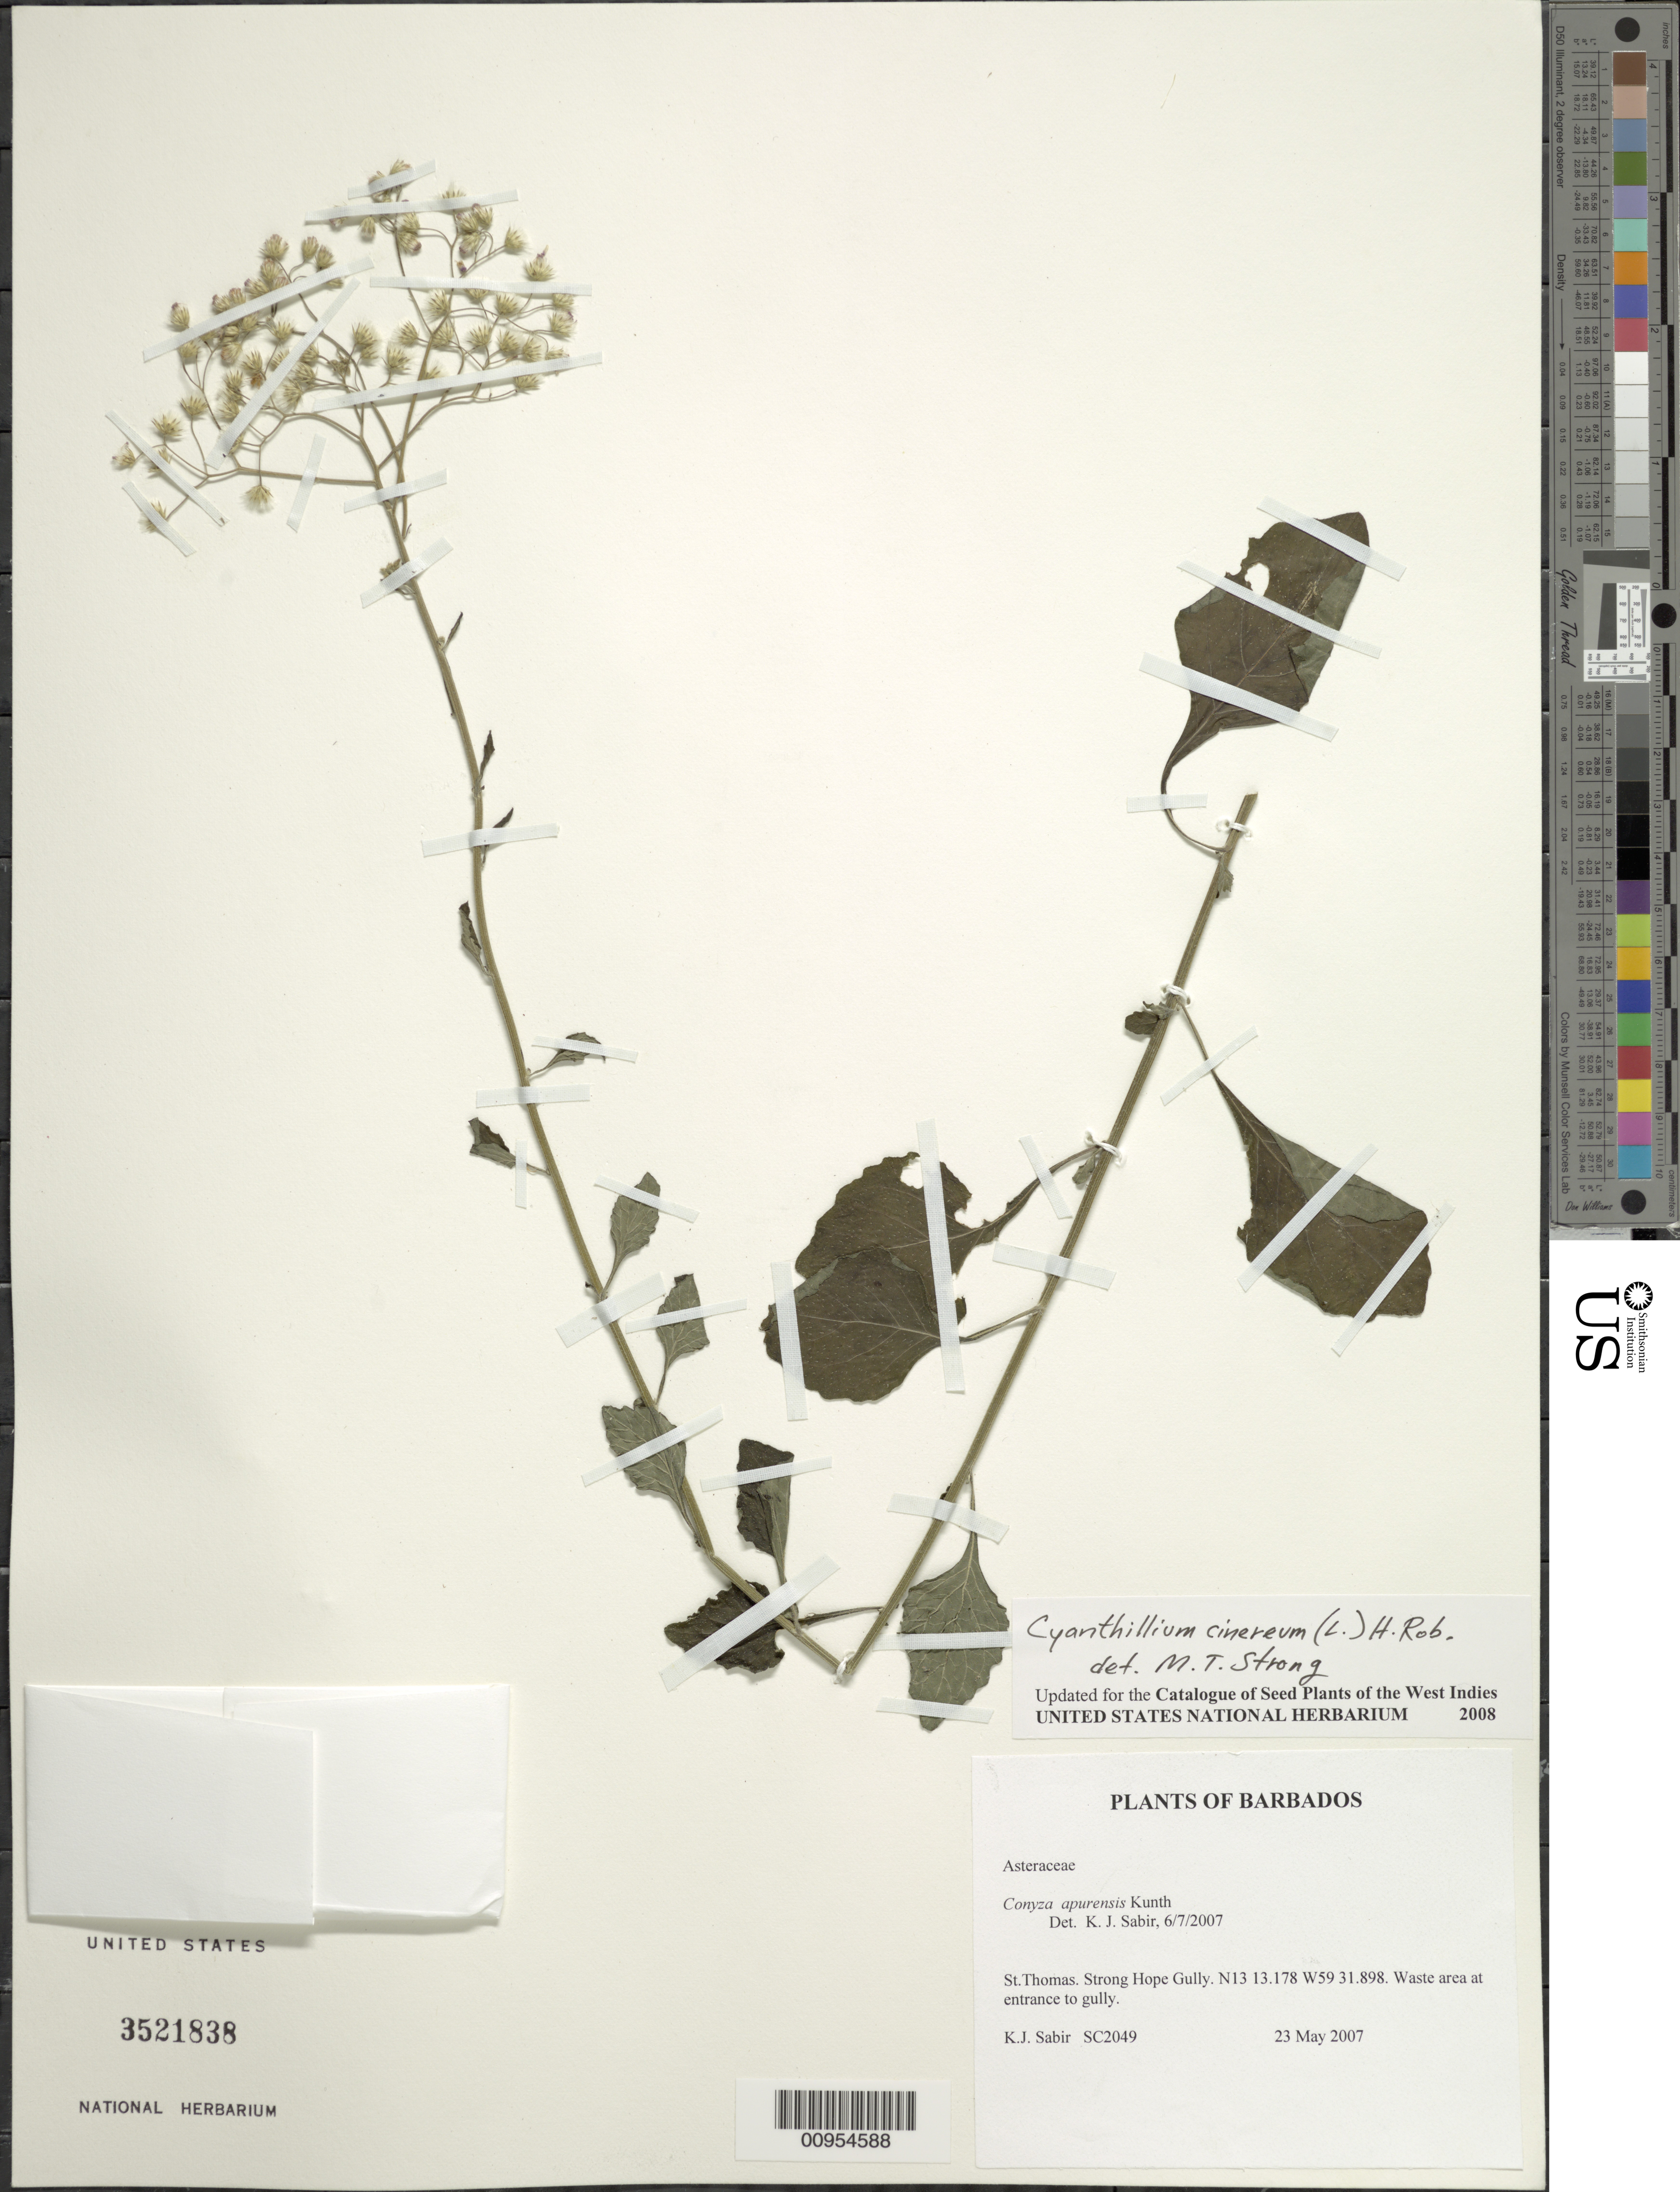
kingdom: Plantae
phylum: Tracheophyta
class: Magnoliopsida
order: Asterales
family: Asteraceae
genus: Cyanthillium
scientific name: Cyanthillium cinereum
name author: (L.) H. Rob.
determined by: Strong, M. T., (US), Smithsonian Institution - National Museum of Natural History (UNITED STATES)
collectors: K. Sabir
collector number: SC 2049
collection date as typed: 23 May 2007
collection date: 2007-05-23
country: Barbados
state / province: Saint Thomas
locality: Strong Hope Gully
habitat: Waste area at entrance to gully.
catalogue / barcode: US 3521838